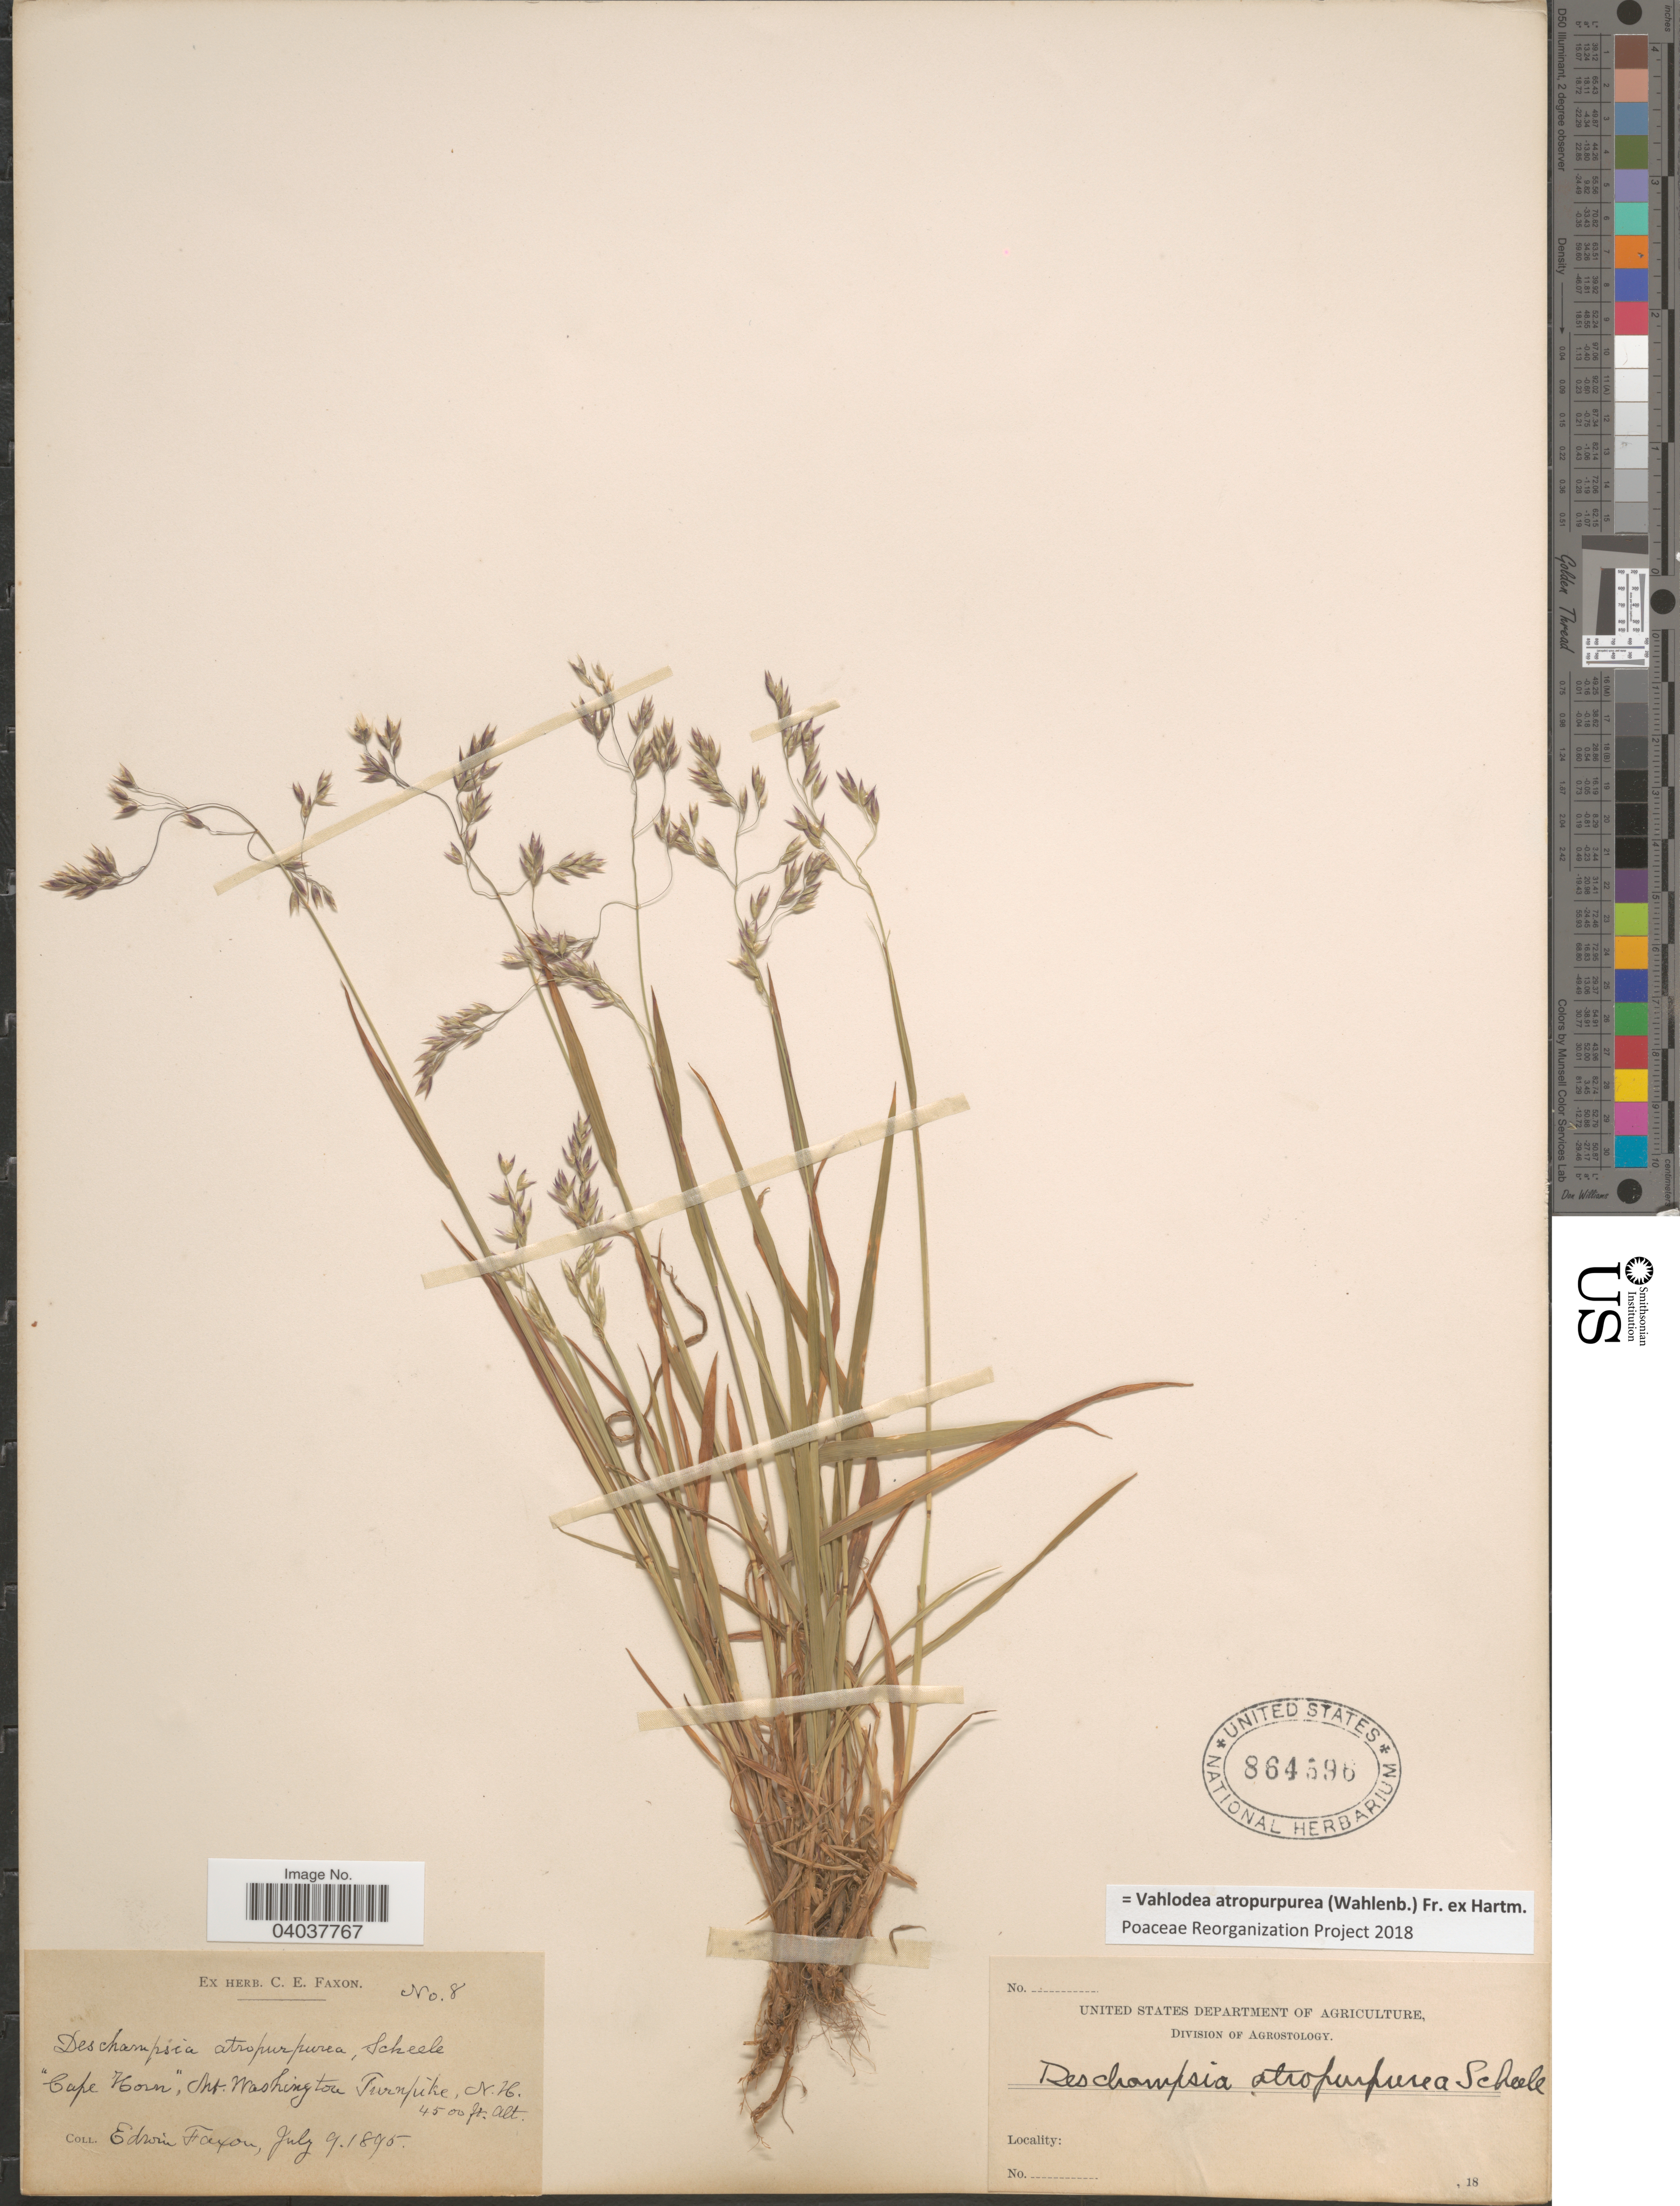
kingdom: Plantae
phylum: Tracheophyta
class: Liliopsida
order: Poales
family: Poaceae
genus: Vahlodea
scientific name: Vahlodea atropurpurea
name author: (Wahlenb.) Fr. ex Hartm.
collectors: E. Faxon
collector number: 8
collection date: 1895-07-09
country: United States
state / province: New Hampshire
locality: Cape Horn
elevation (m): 1372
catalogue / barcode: US 864596